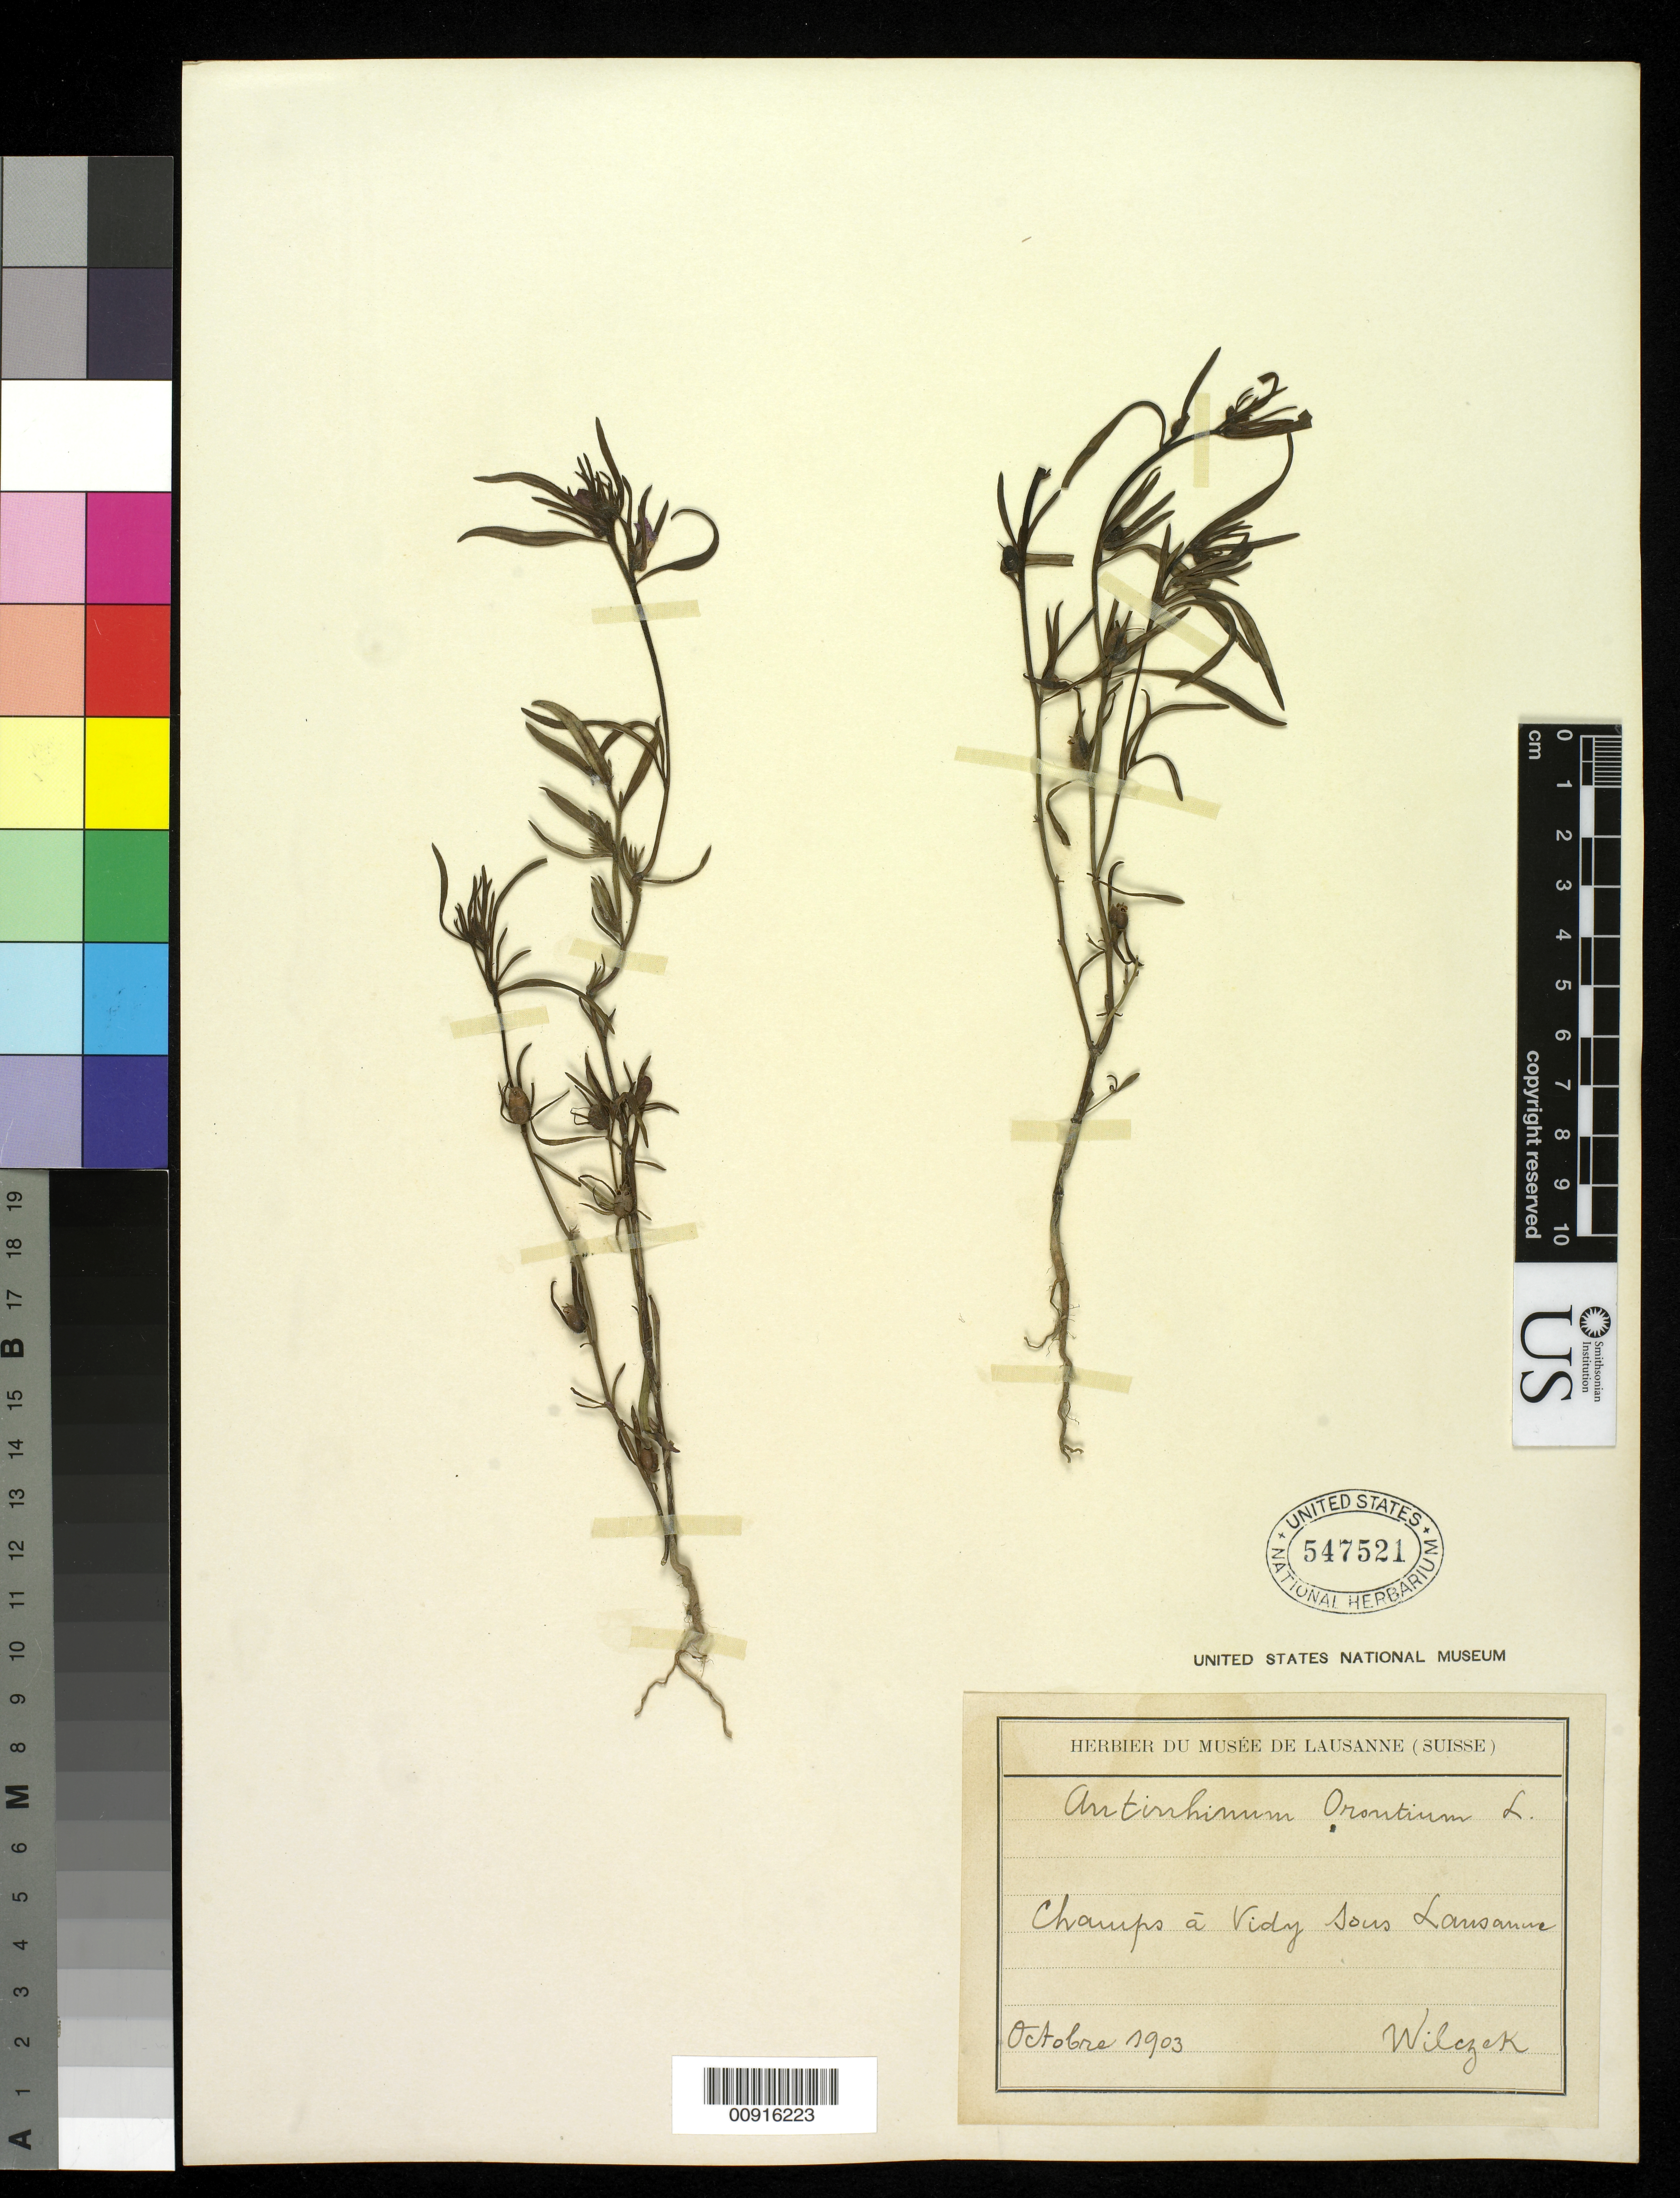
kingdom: Plantae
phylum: Tracheophyta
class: Magnoliopsida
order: Lamiales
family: Plantaginaceae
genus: Antirrhinum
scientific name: Antirrhinum orontium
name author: L.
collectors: Wilczek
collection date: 1903-10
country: Switzerland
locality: Champs a Vidy Sous Lausanne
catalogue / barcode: US 547521